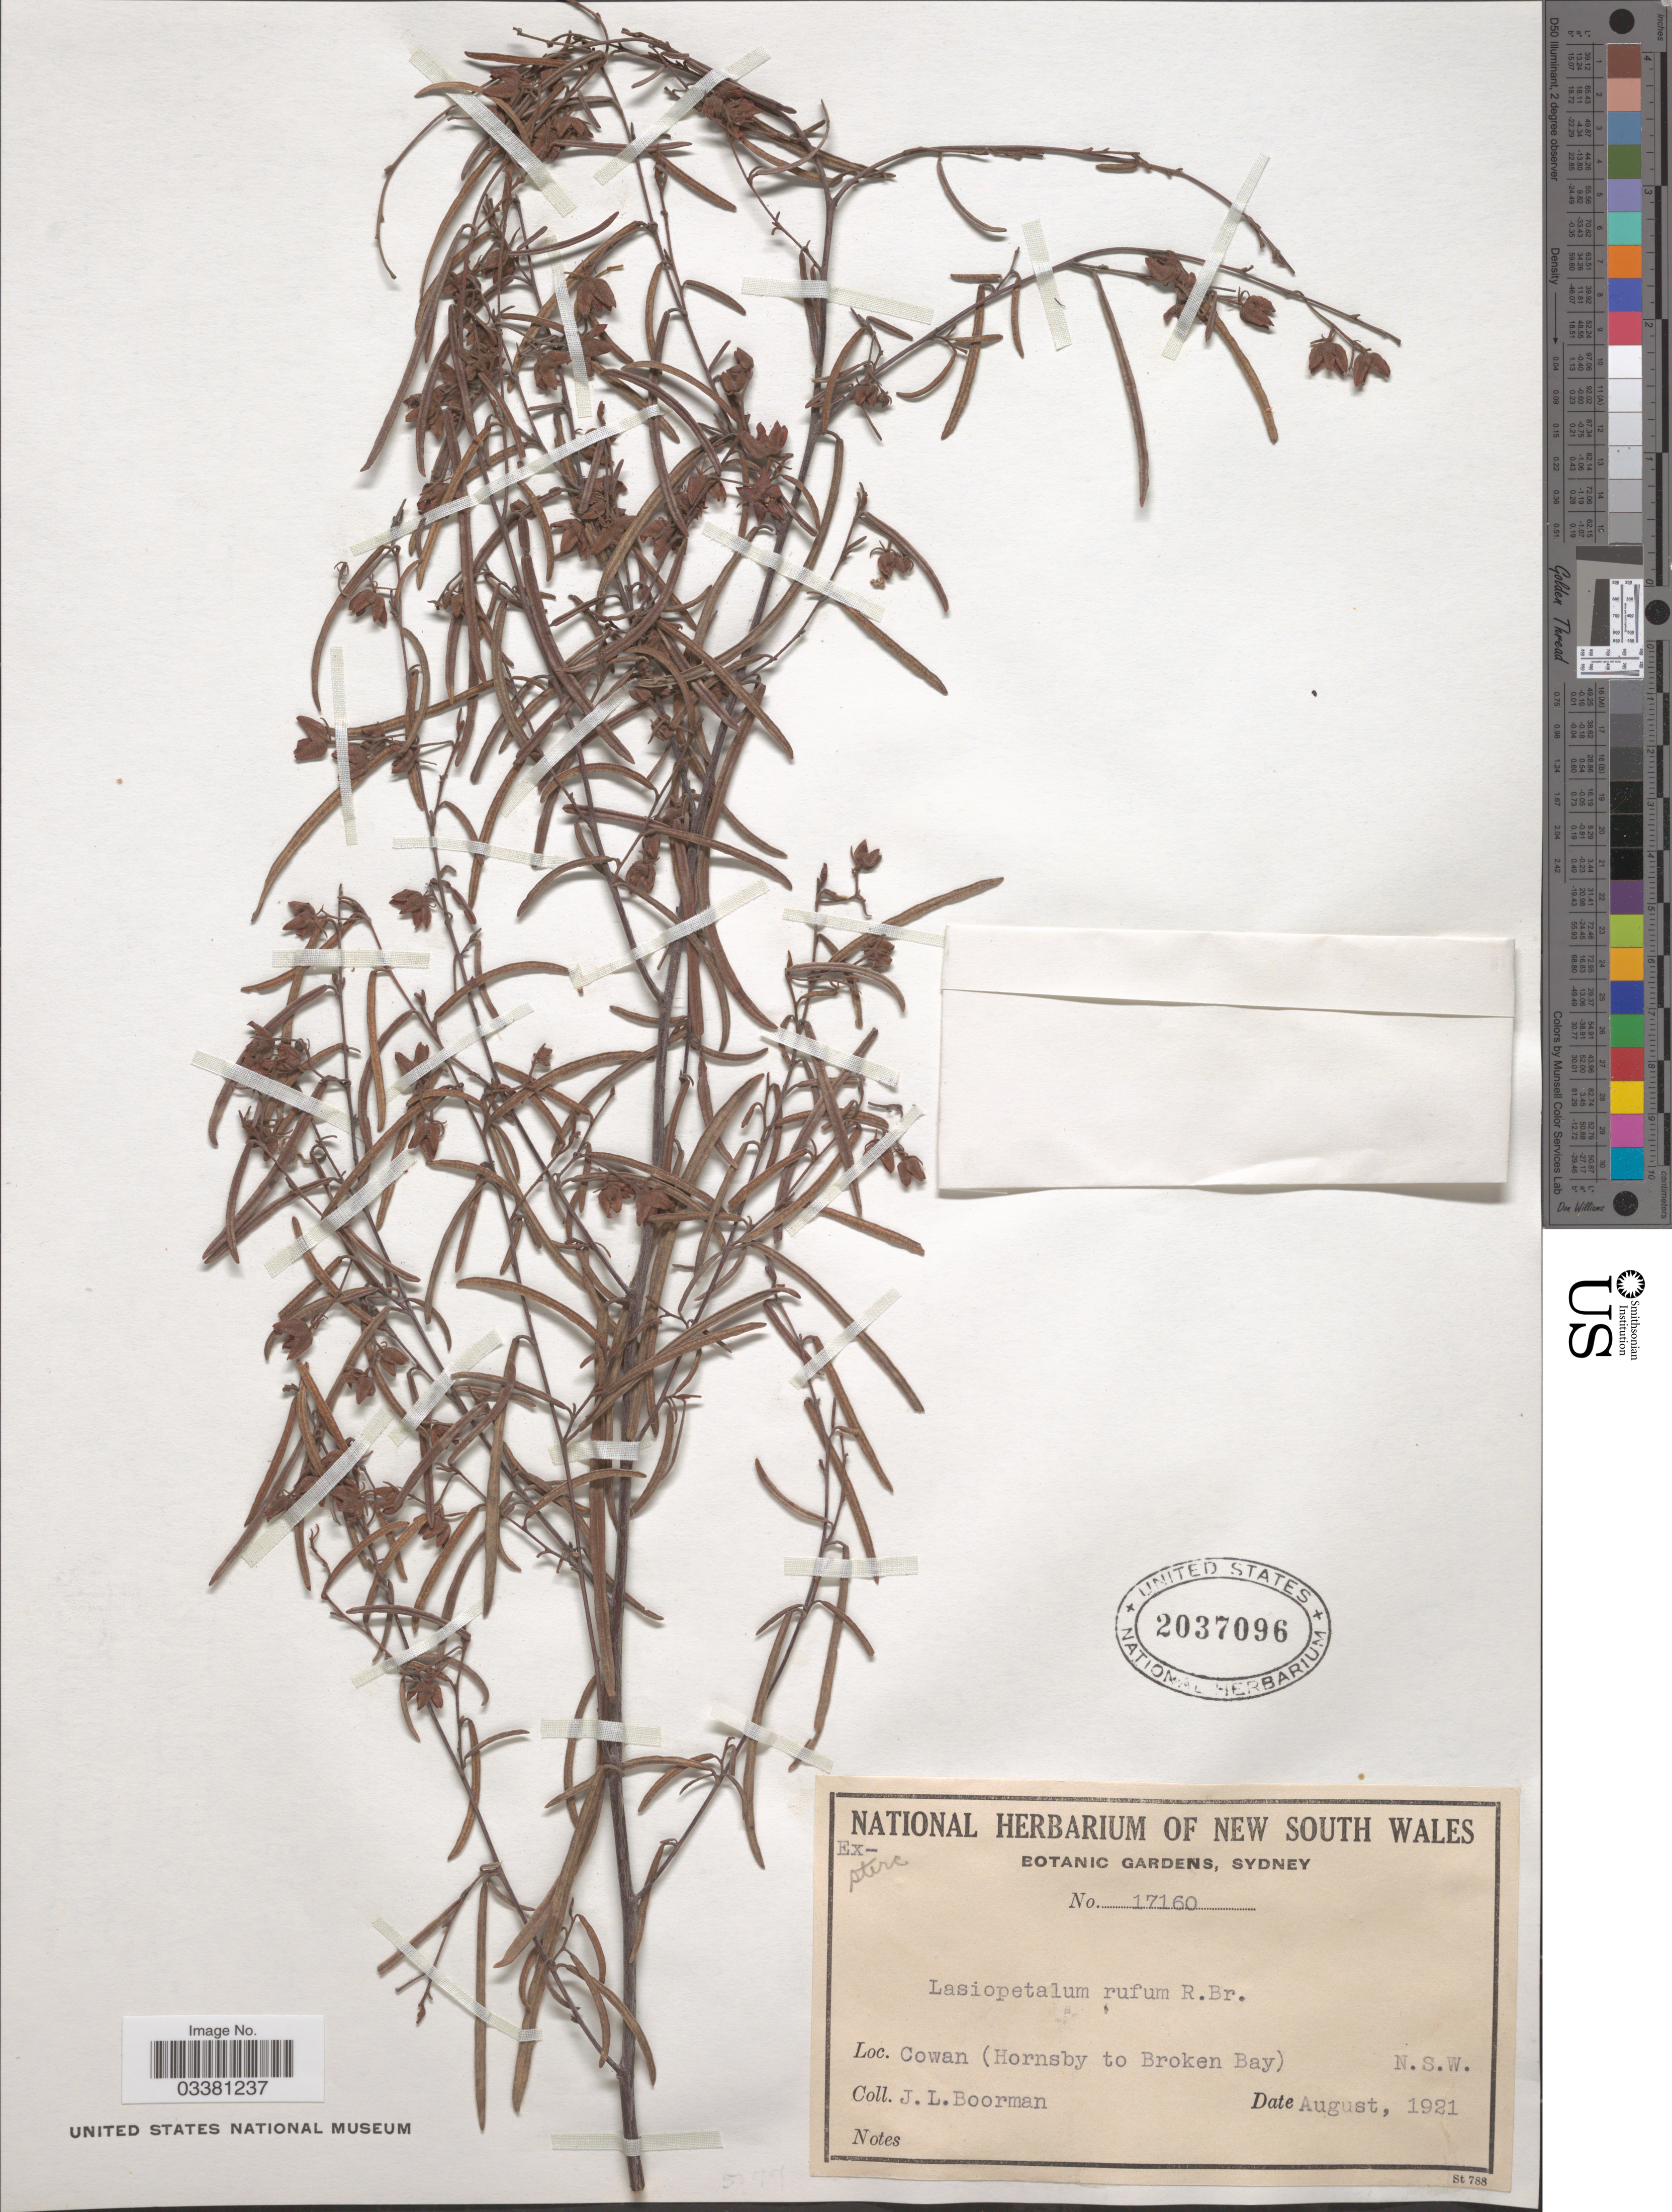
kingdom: Plantae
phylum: Tracheophyta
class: Magnoliopsida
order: Malvales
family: Malvaceae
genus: Lasiopetalum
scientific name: Lasiopetalum rufum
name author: R. Br. ex Benth.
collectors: J. Boorman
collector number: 17160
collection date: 1921-08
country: Australia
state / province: New South Wales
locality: Cowan (Hornsby to Broken Bay).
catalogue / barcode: US 2037096